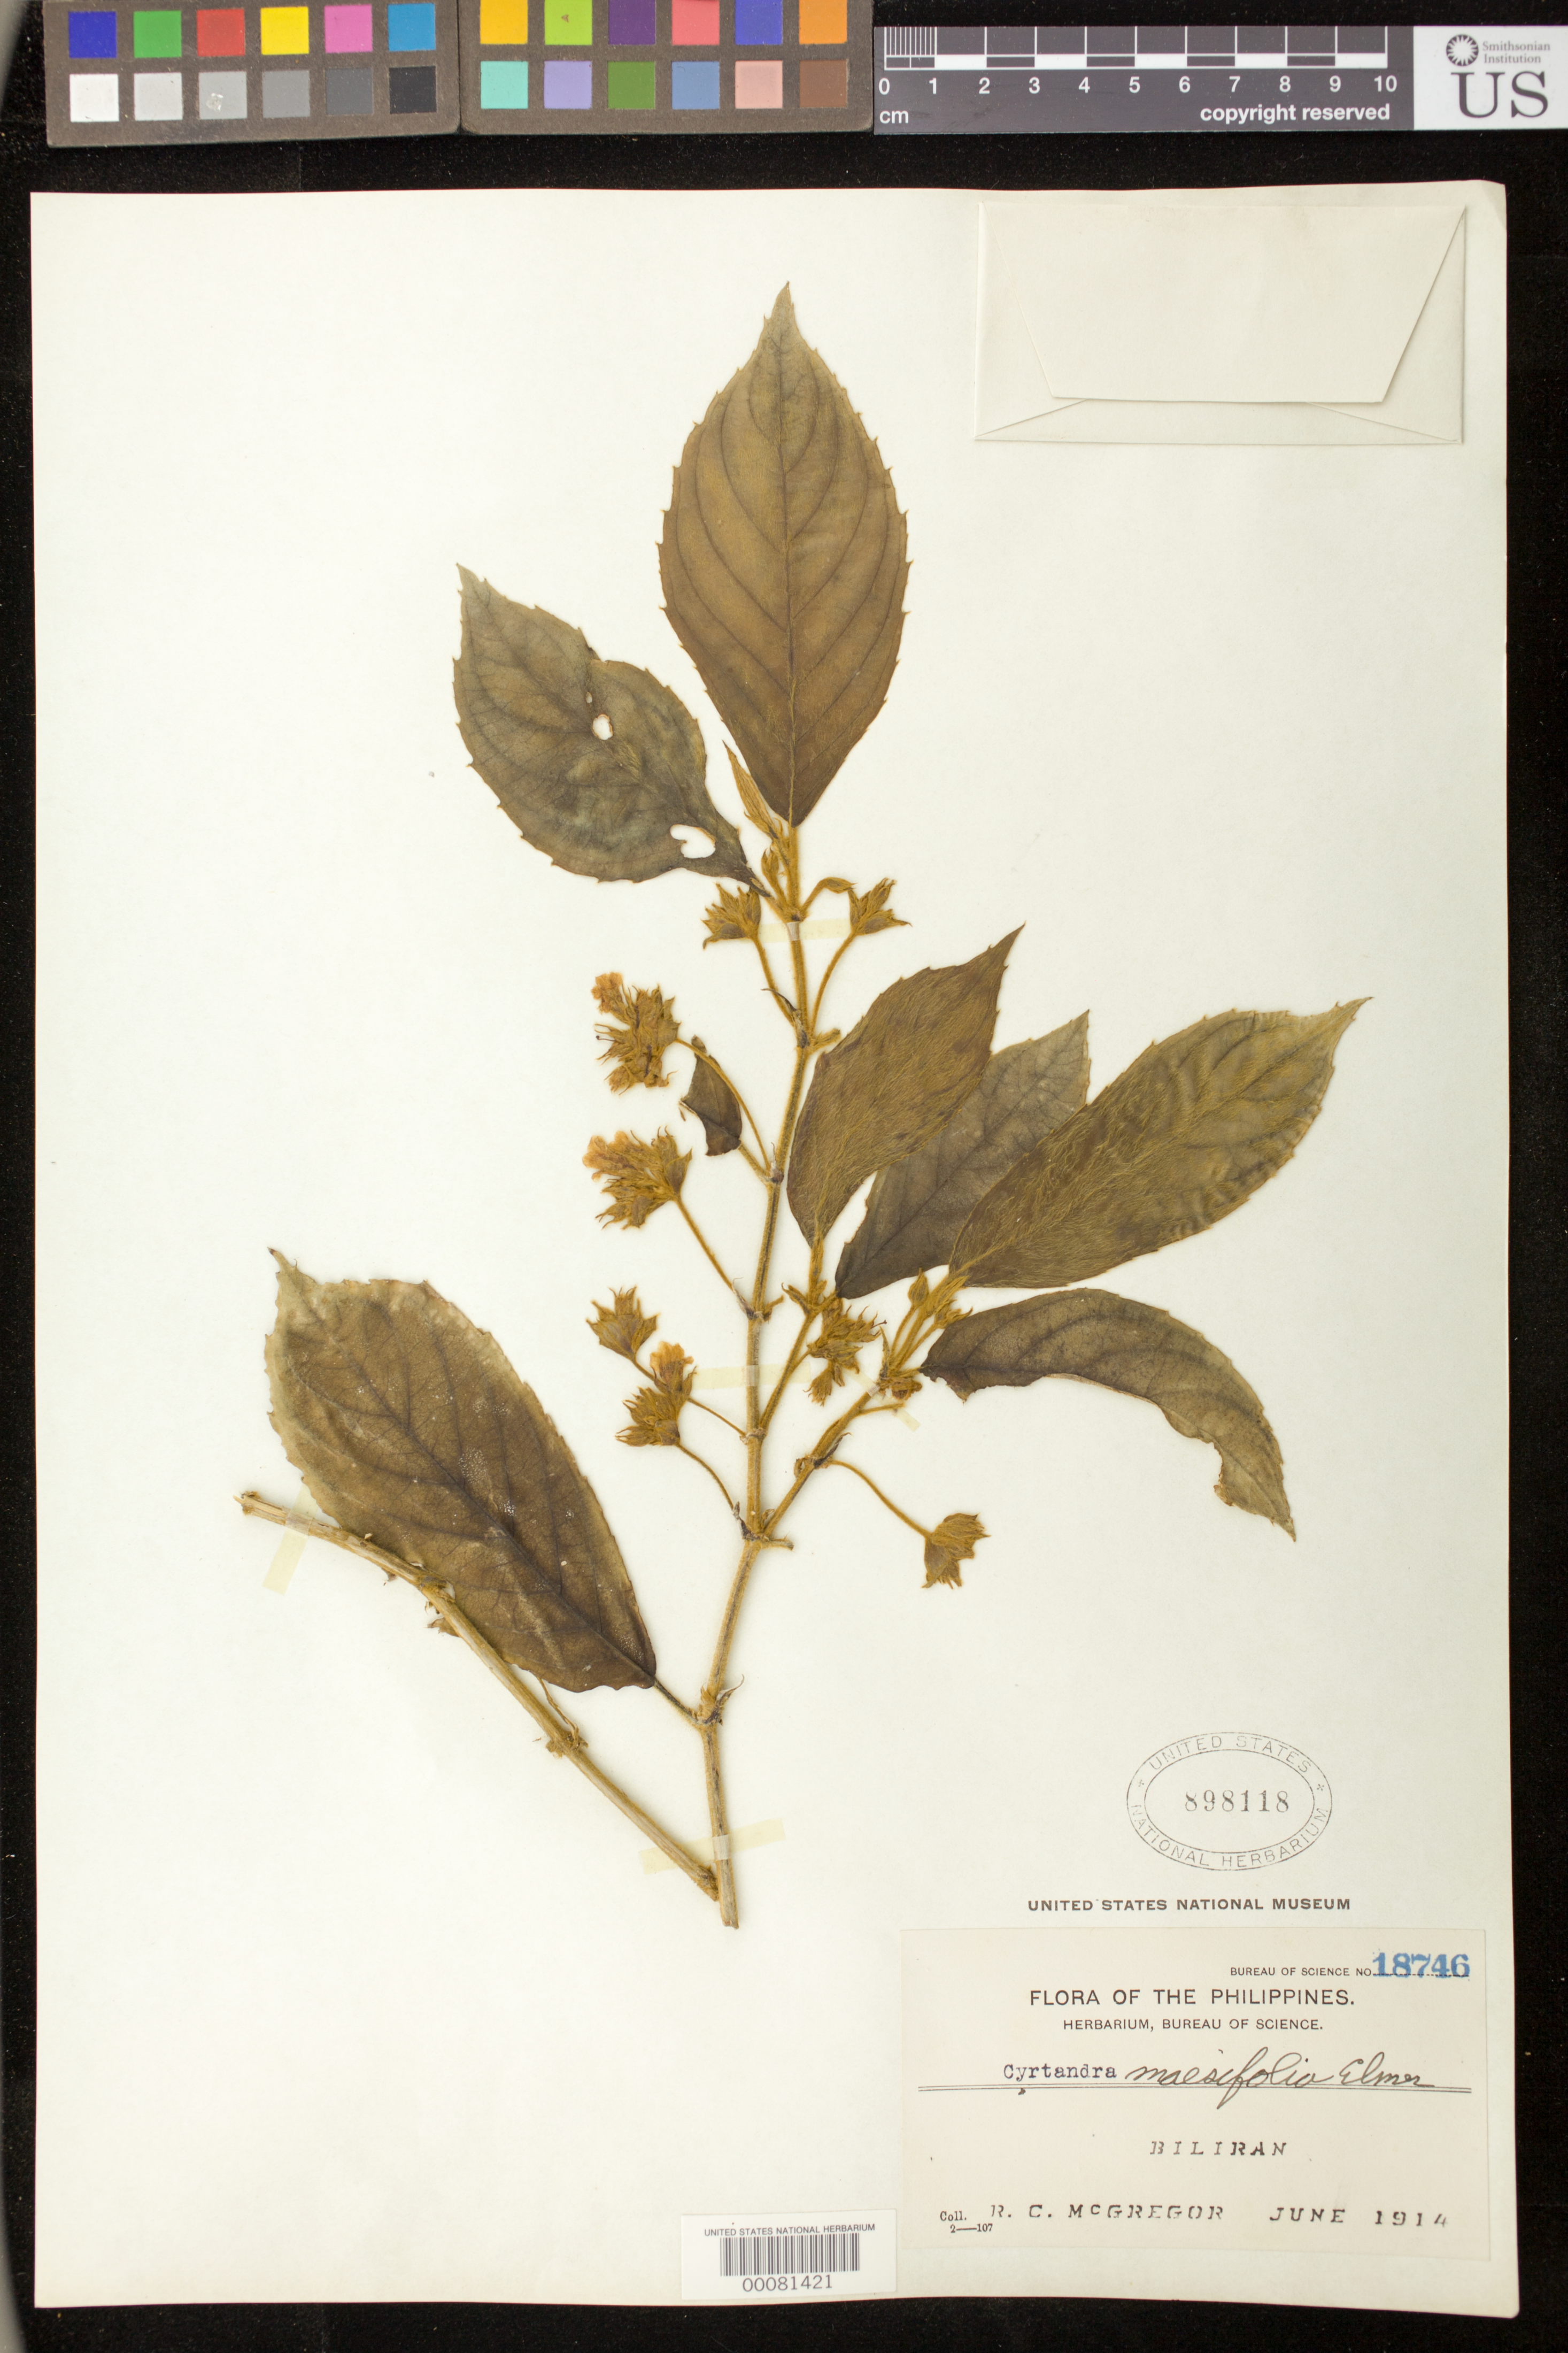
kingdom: Plantae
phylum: Tracheophyta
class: Magnoliopsida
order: Lamiales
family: Gesneriaceae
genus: Cyrtandra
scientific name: Cyrtandra maesifolia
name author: Elmer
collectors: R. C. McGregor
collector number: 18746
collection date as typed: Jun 1914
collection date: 1914-06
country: Philippines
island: Biliran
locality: Biliran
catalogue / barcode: US 898118